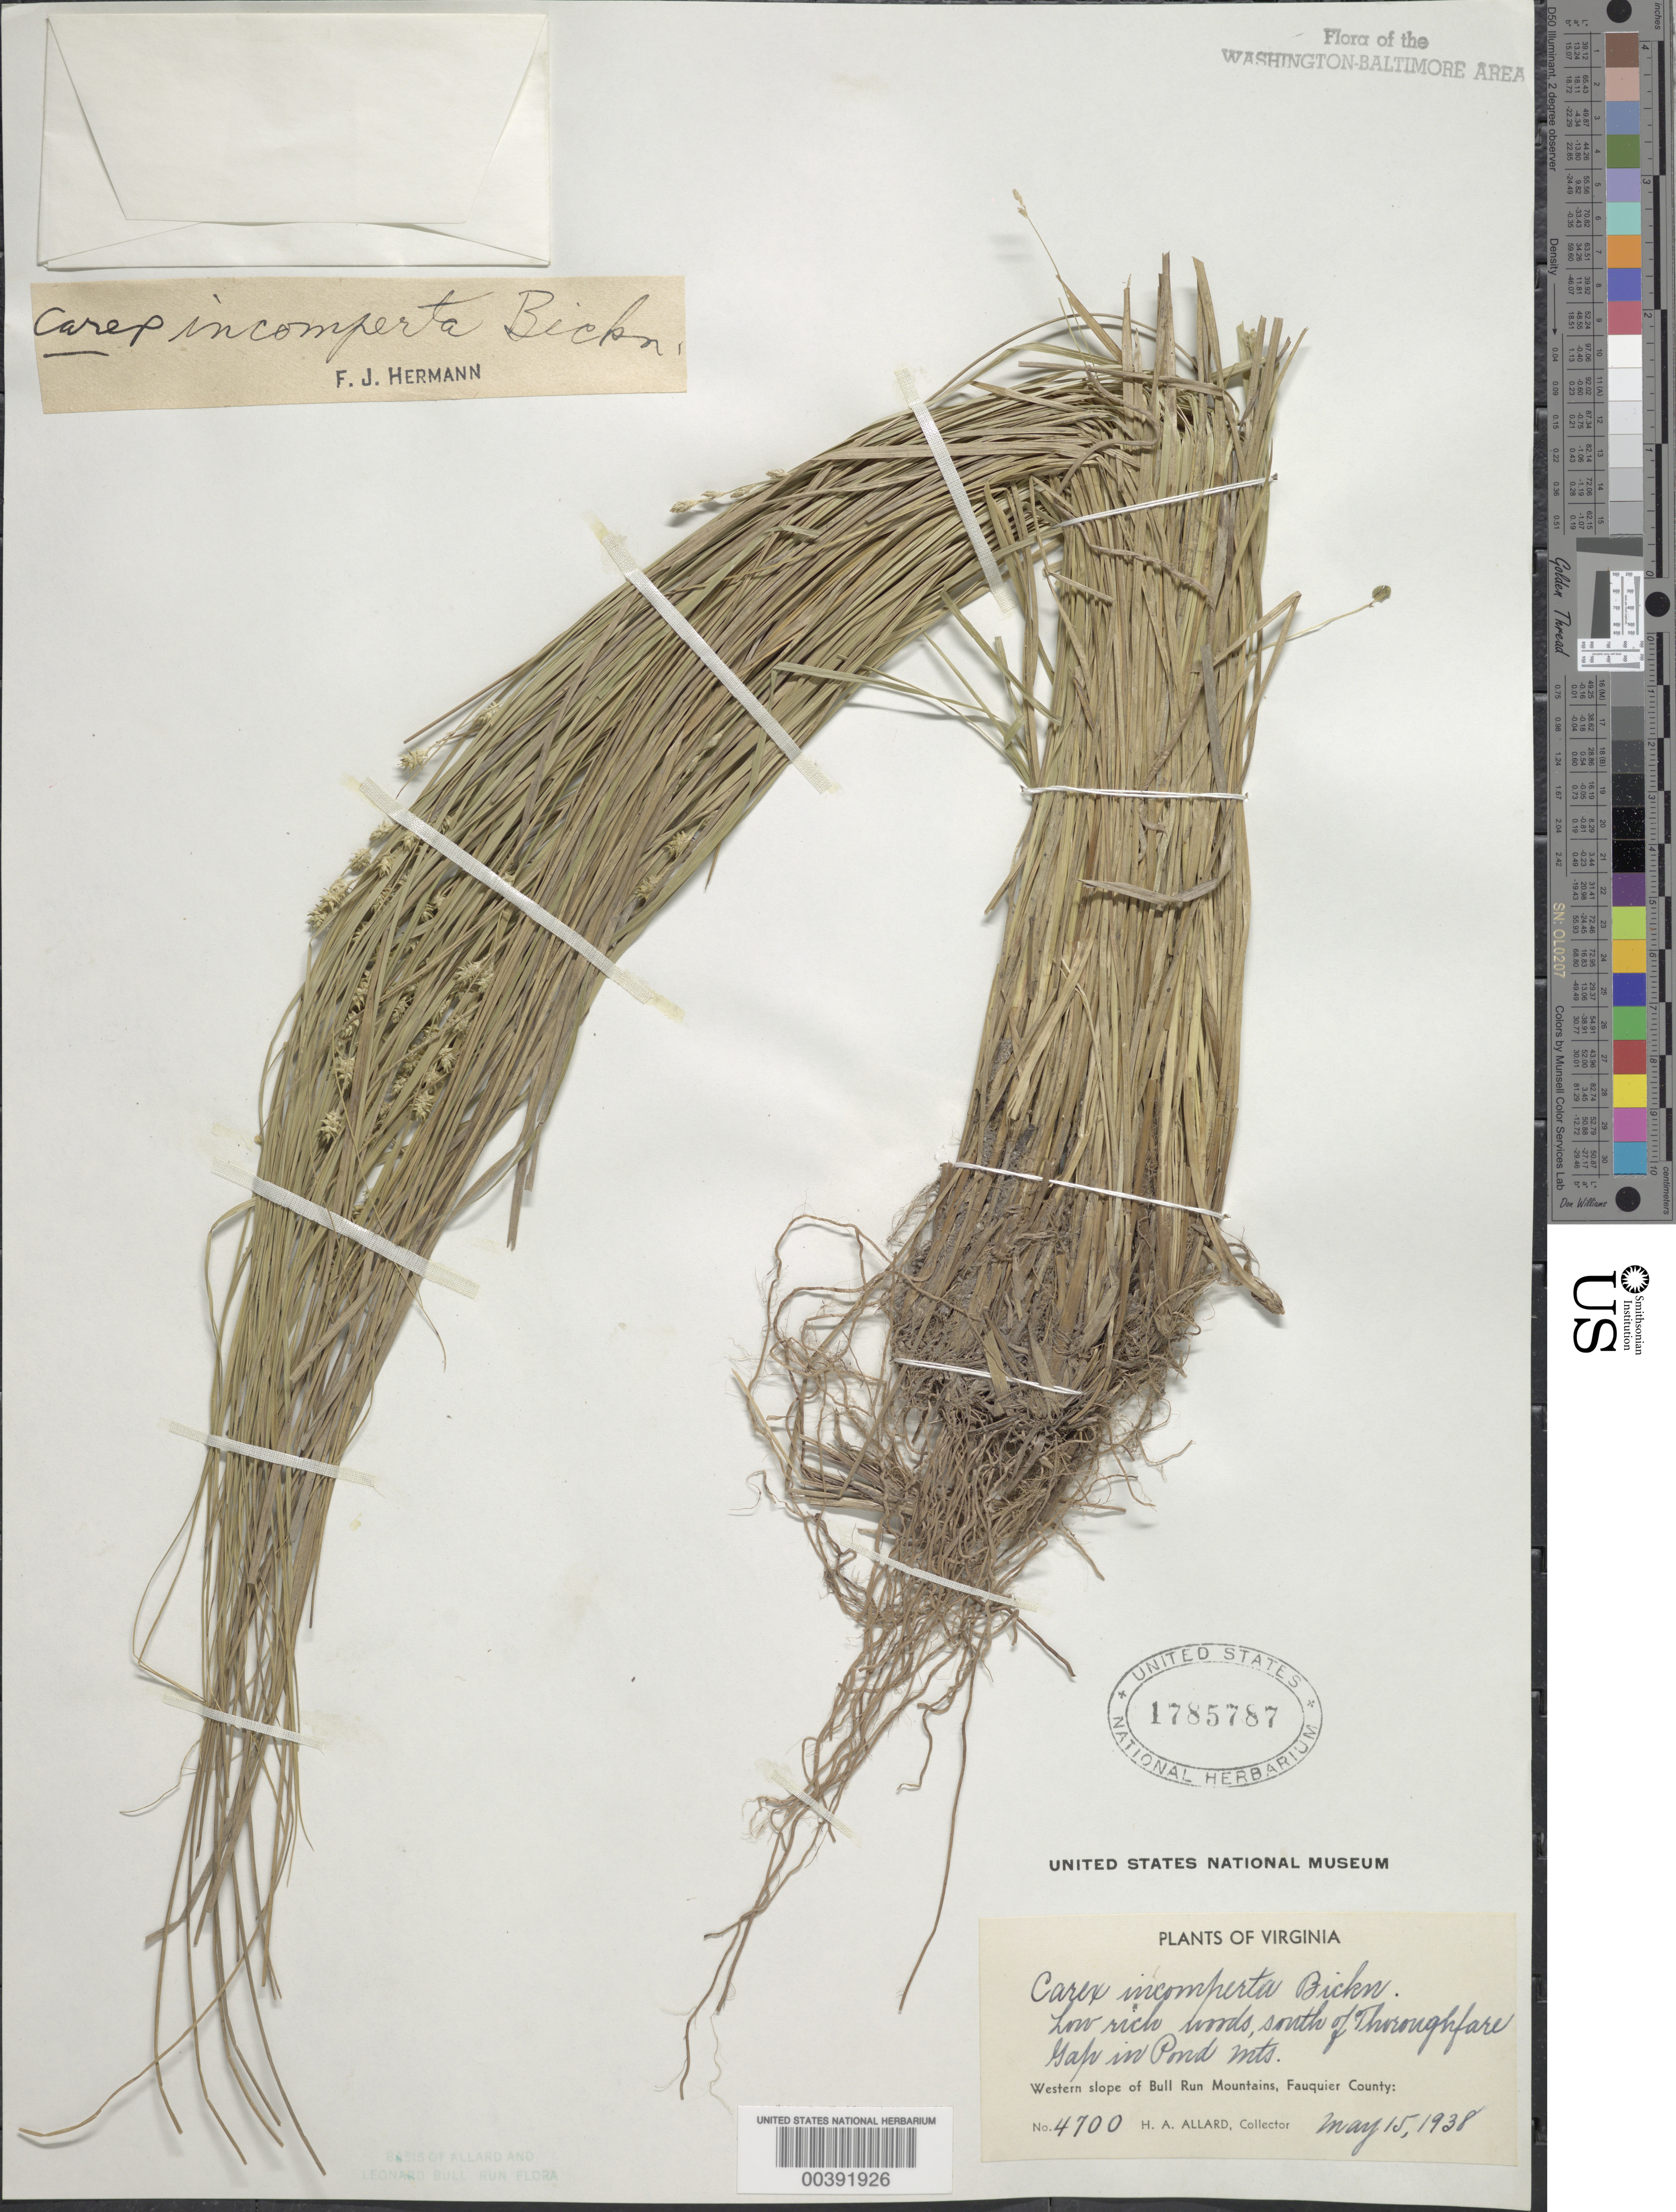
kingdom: Plantae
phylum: Tracheophyta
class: Liliopsida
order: Poales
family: Cyperaceae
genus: Carex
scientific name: Carex atlantica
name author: L.H. Bailey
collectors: H. A. Allard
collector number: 4700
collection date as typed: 15 May 1938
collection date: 1938-05-15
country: United States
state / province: Virginia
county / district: Fauquier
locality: South of Thorofare Gap, Pond Mountains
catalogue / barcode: US 1785787